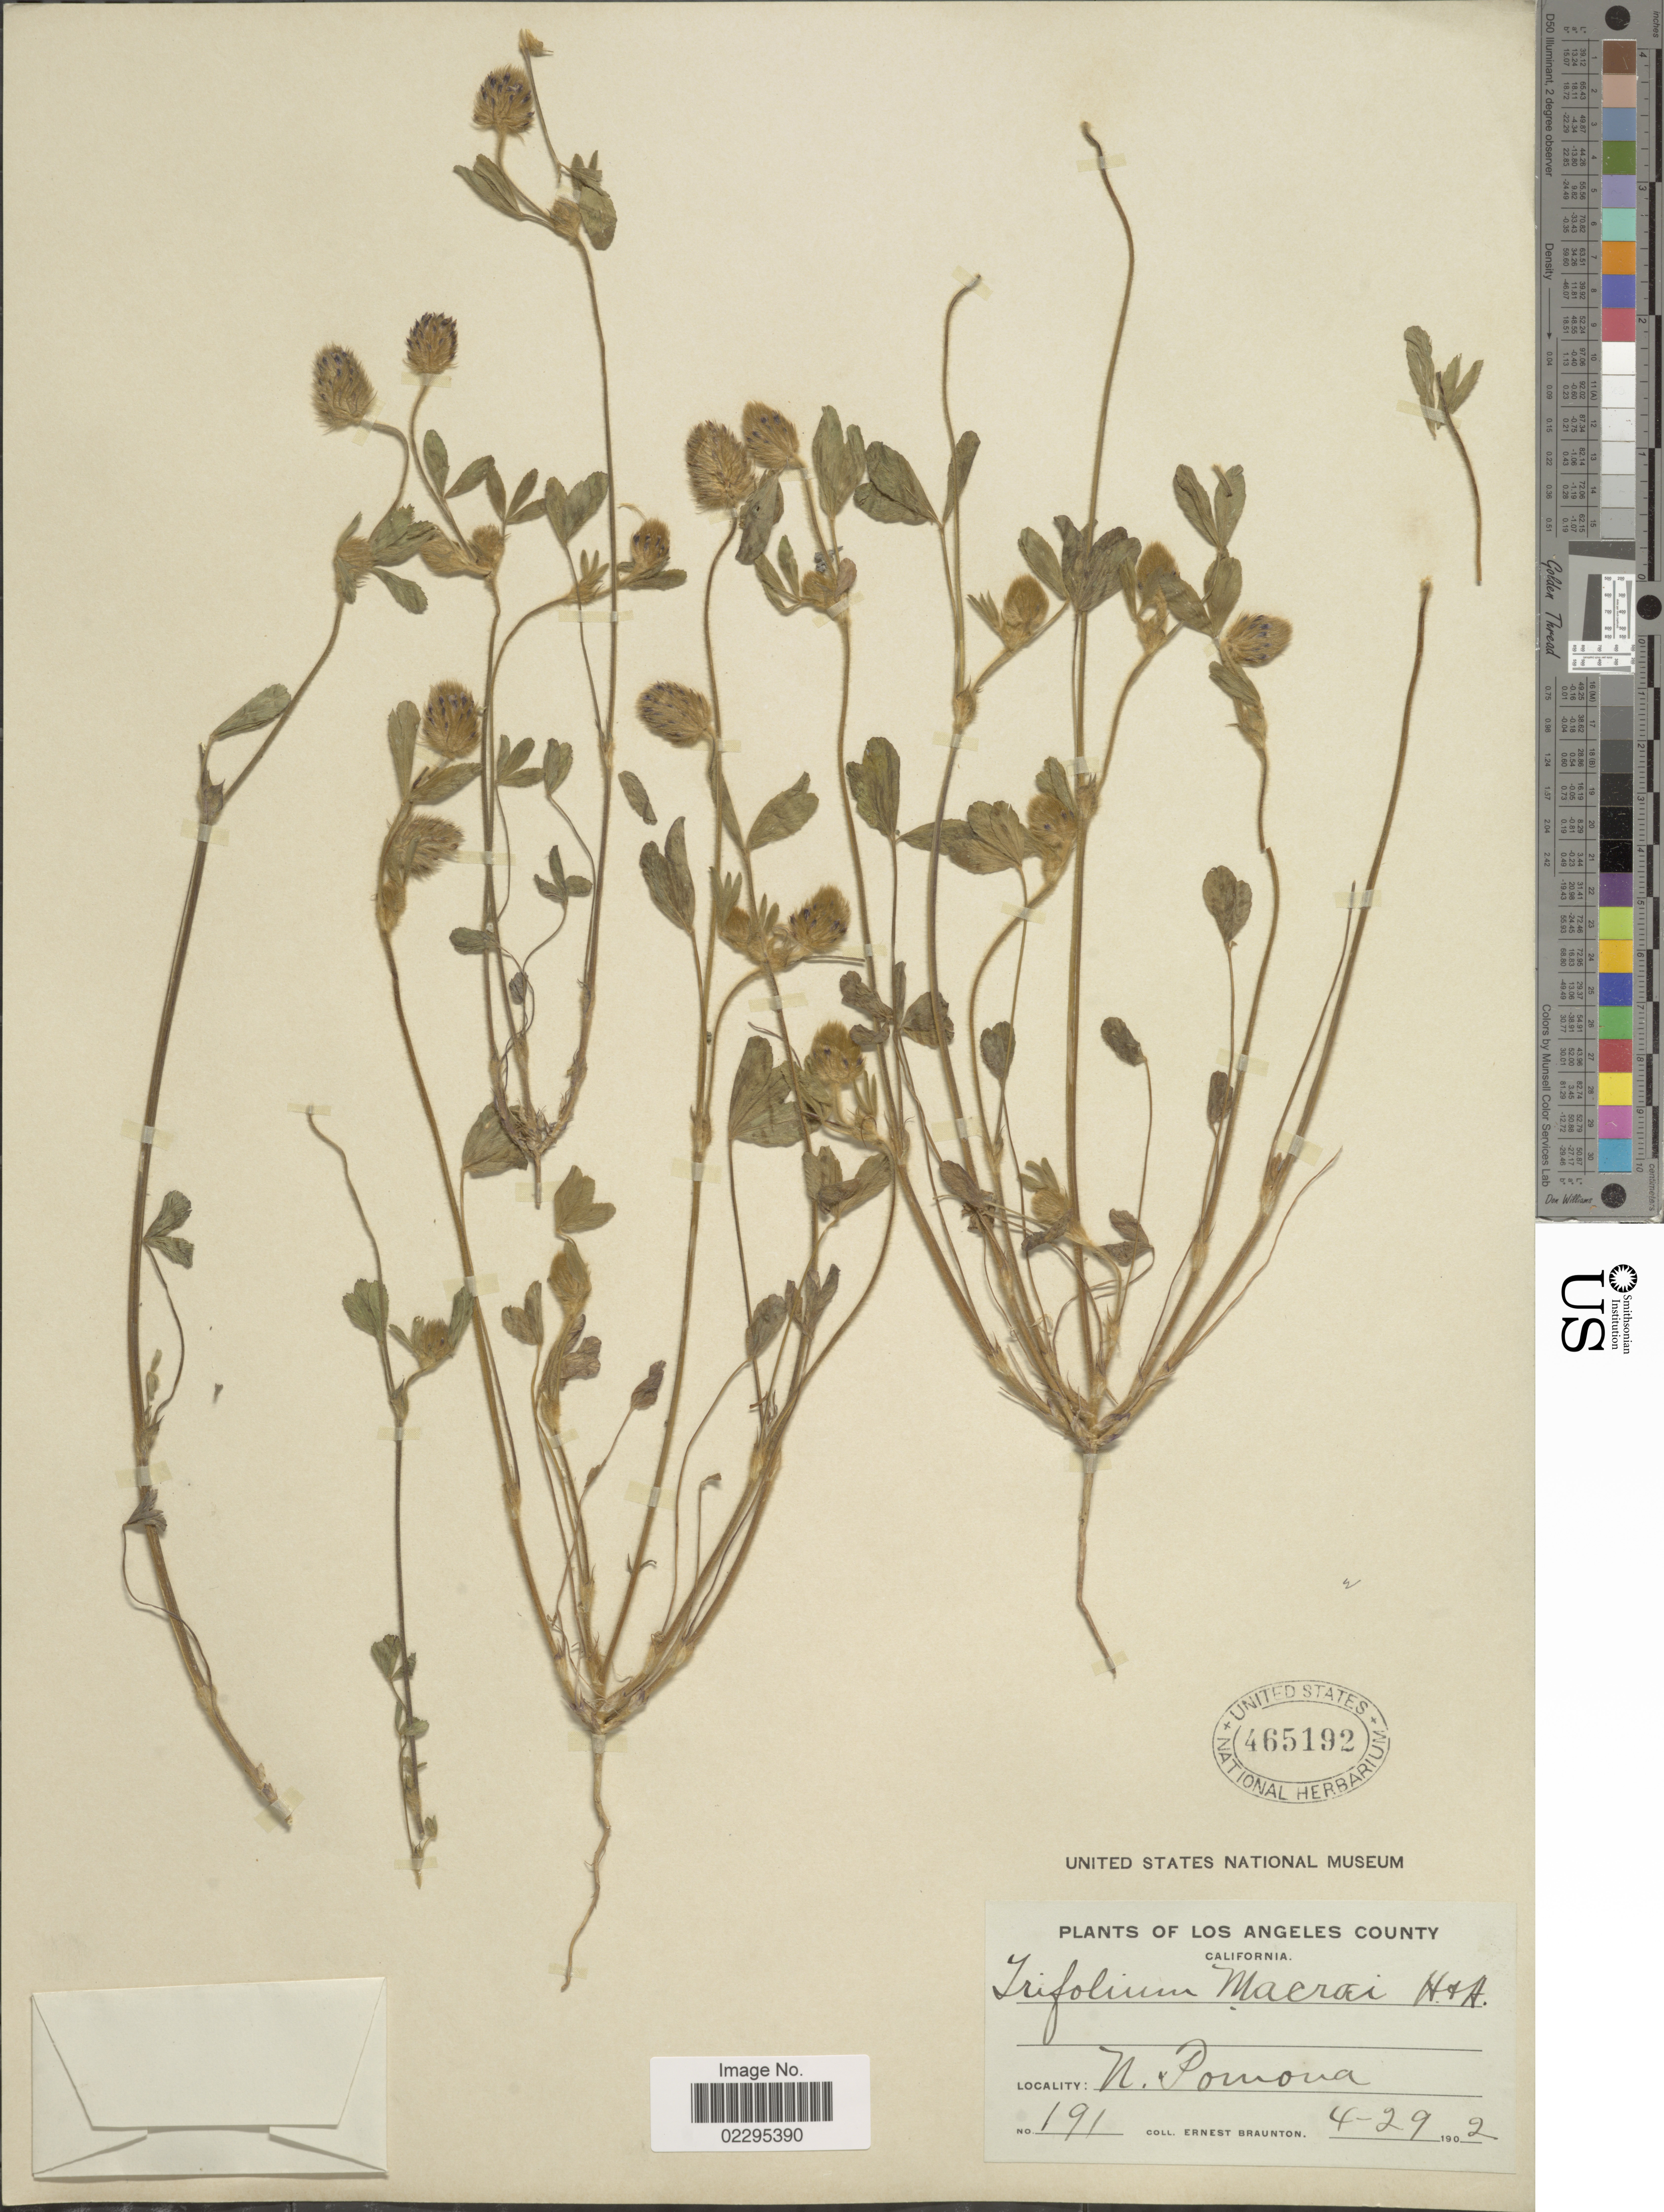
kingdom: Plantae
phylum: Tracheophyta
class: Magnoliopsida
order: Fabales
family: Fabaceae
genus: Trifolium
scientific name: Trifolium albopurpureum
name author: Torr. & A. Gray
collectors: E. Braunton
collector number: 191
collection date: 1902-04-29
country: United States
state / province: California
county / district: Los Angeles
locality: Los Angeles County, California. N. Pomona.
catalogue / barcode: US 465192